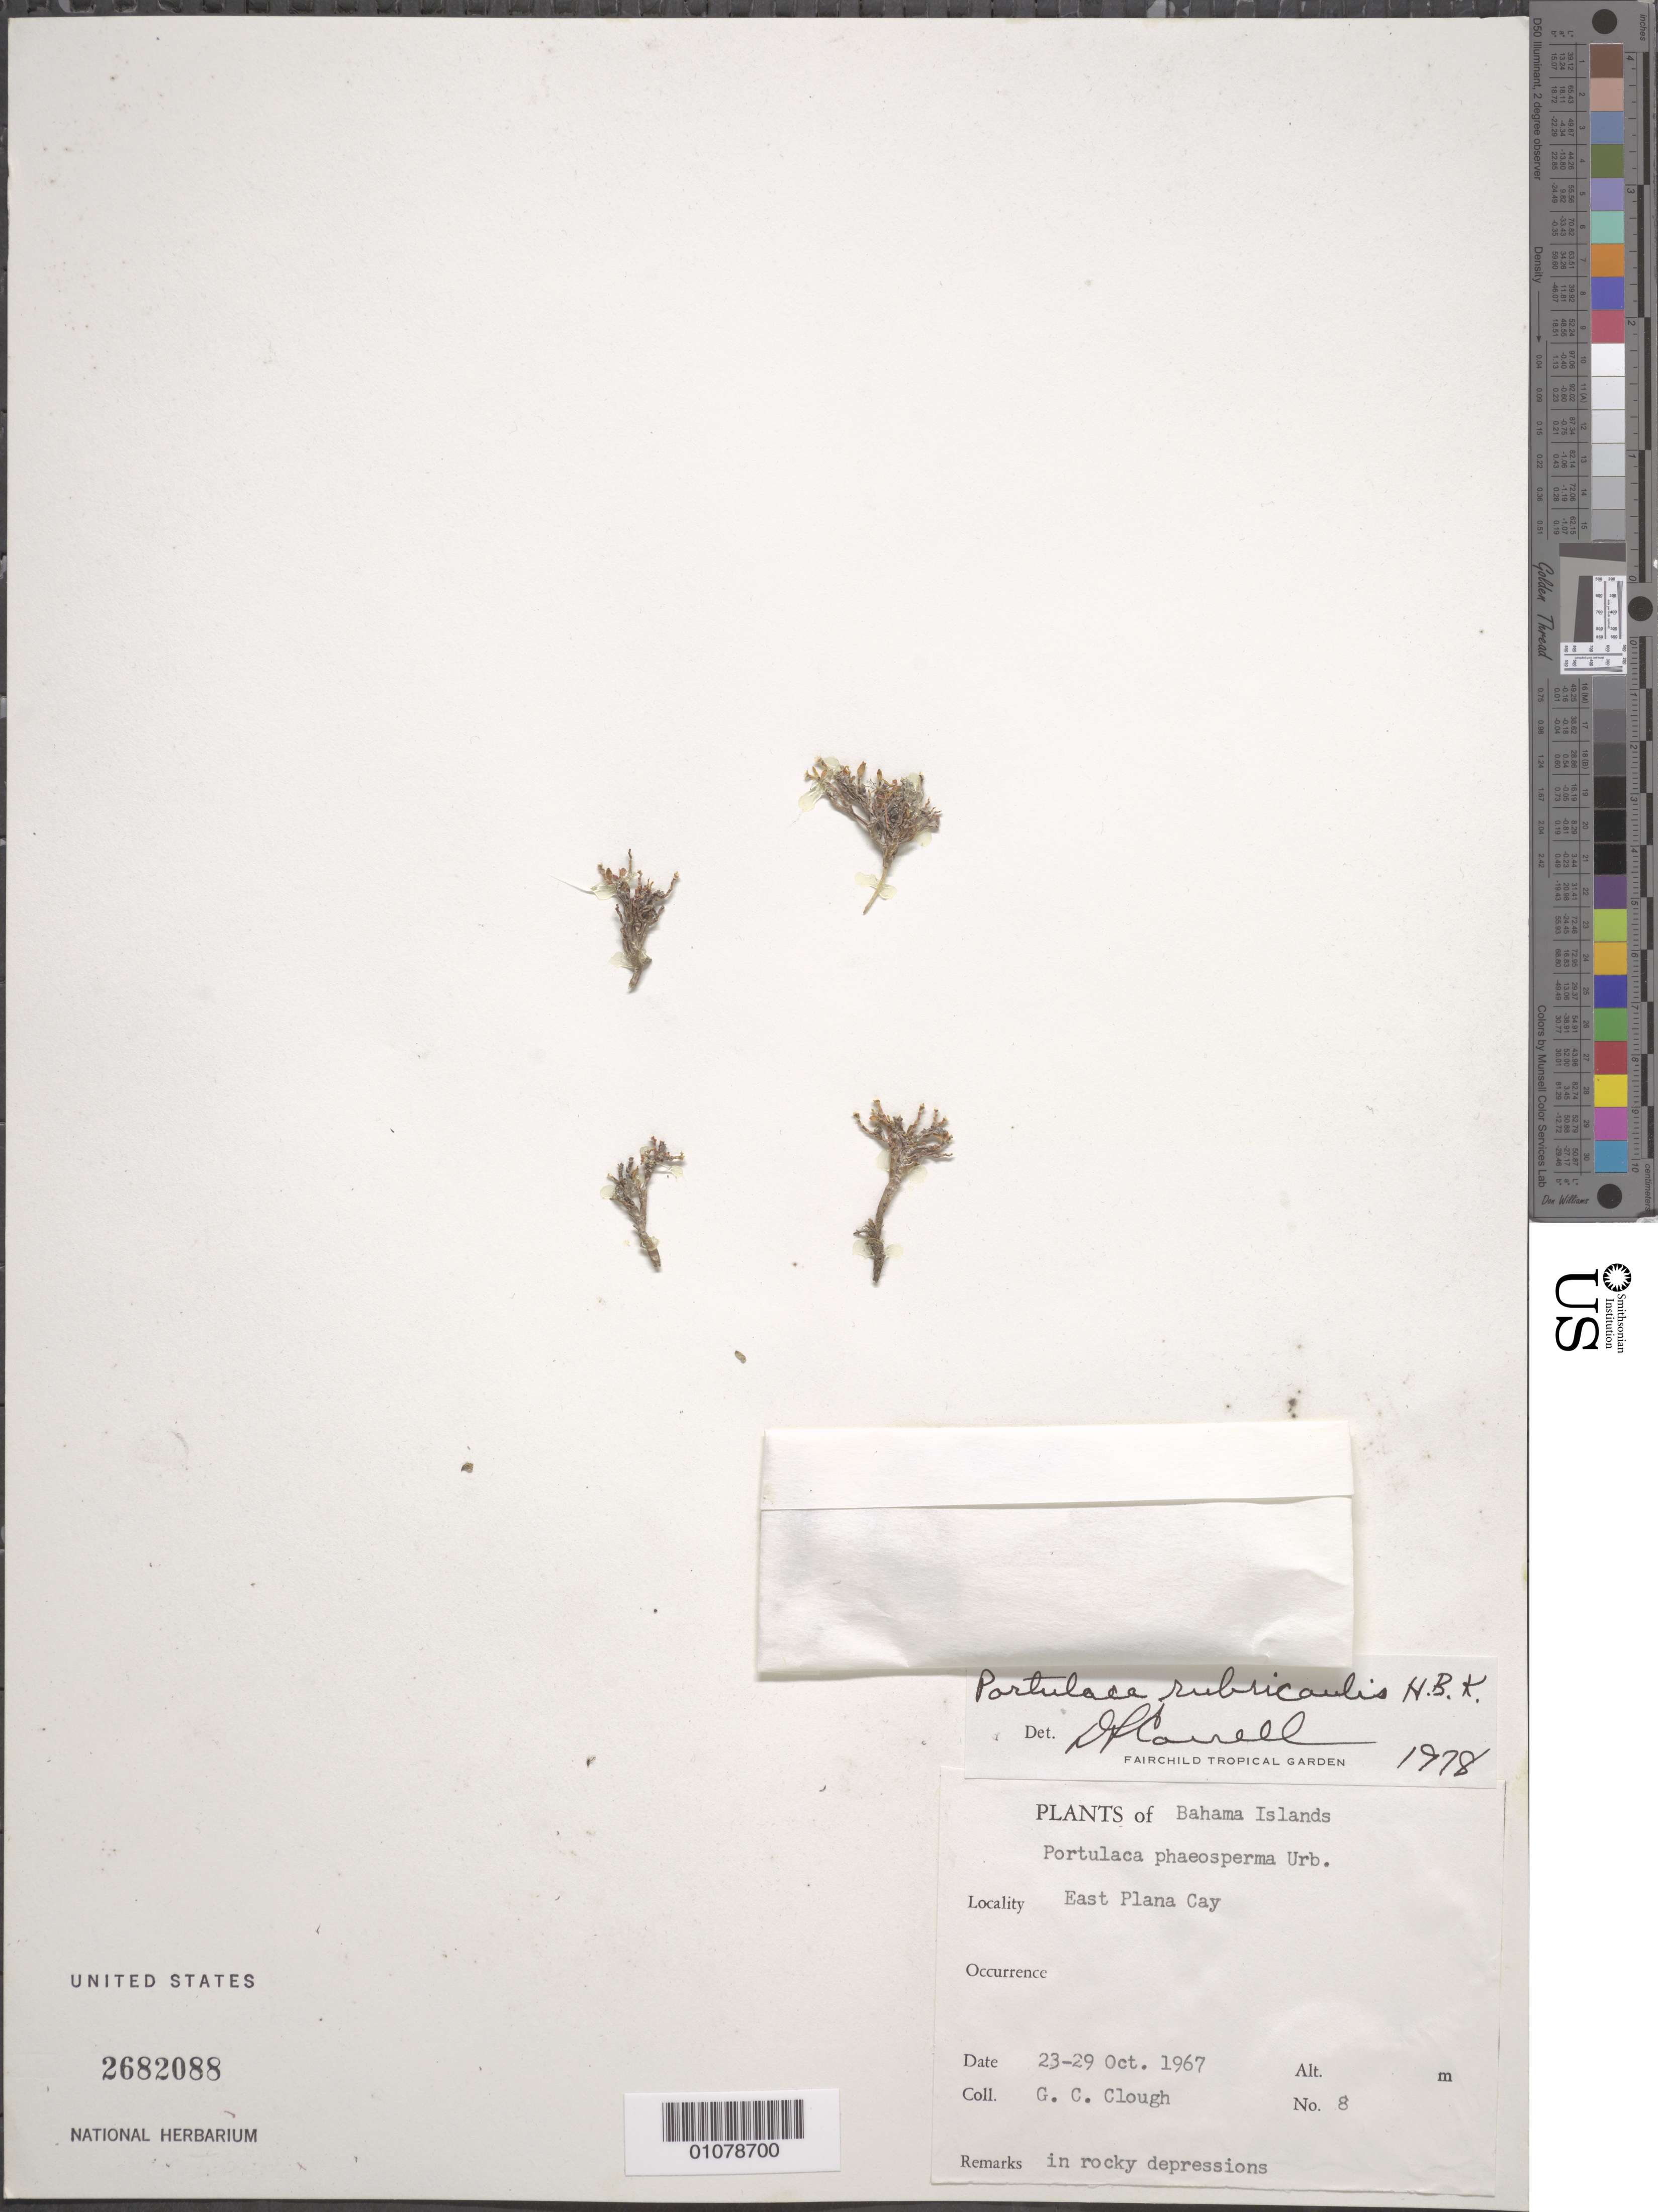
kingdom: Plantae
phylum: Tracheophyta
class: Magnoliopsida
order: Caryophyllales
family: Portulacaceae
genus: Portulaca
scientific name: Portulaca rubricaulis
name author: Kunth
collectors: G. Clough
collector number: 8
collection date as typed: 23 Oct 1967 to 29 Oct 1967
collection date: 1967-10-23/1967-10-29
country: Bahamas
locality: East Plana Cay.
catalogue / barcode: US 2682088